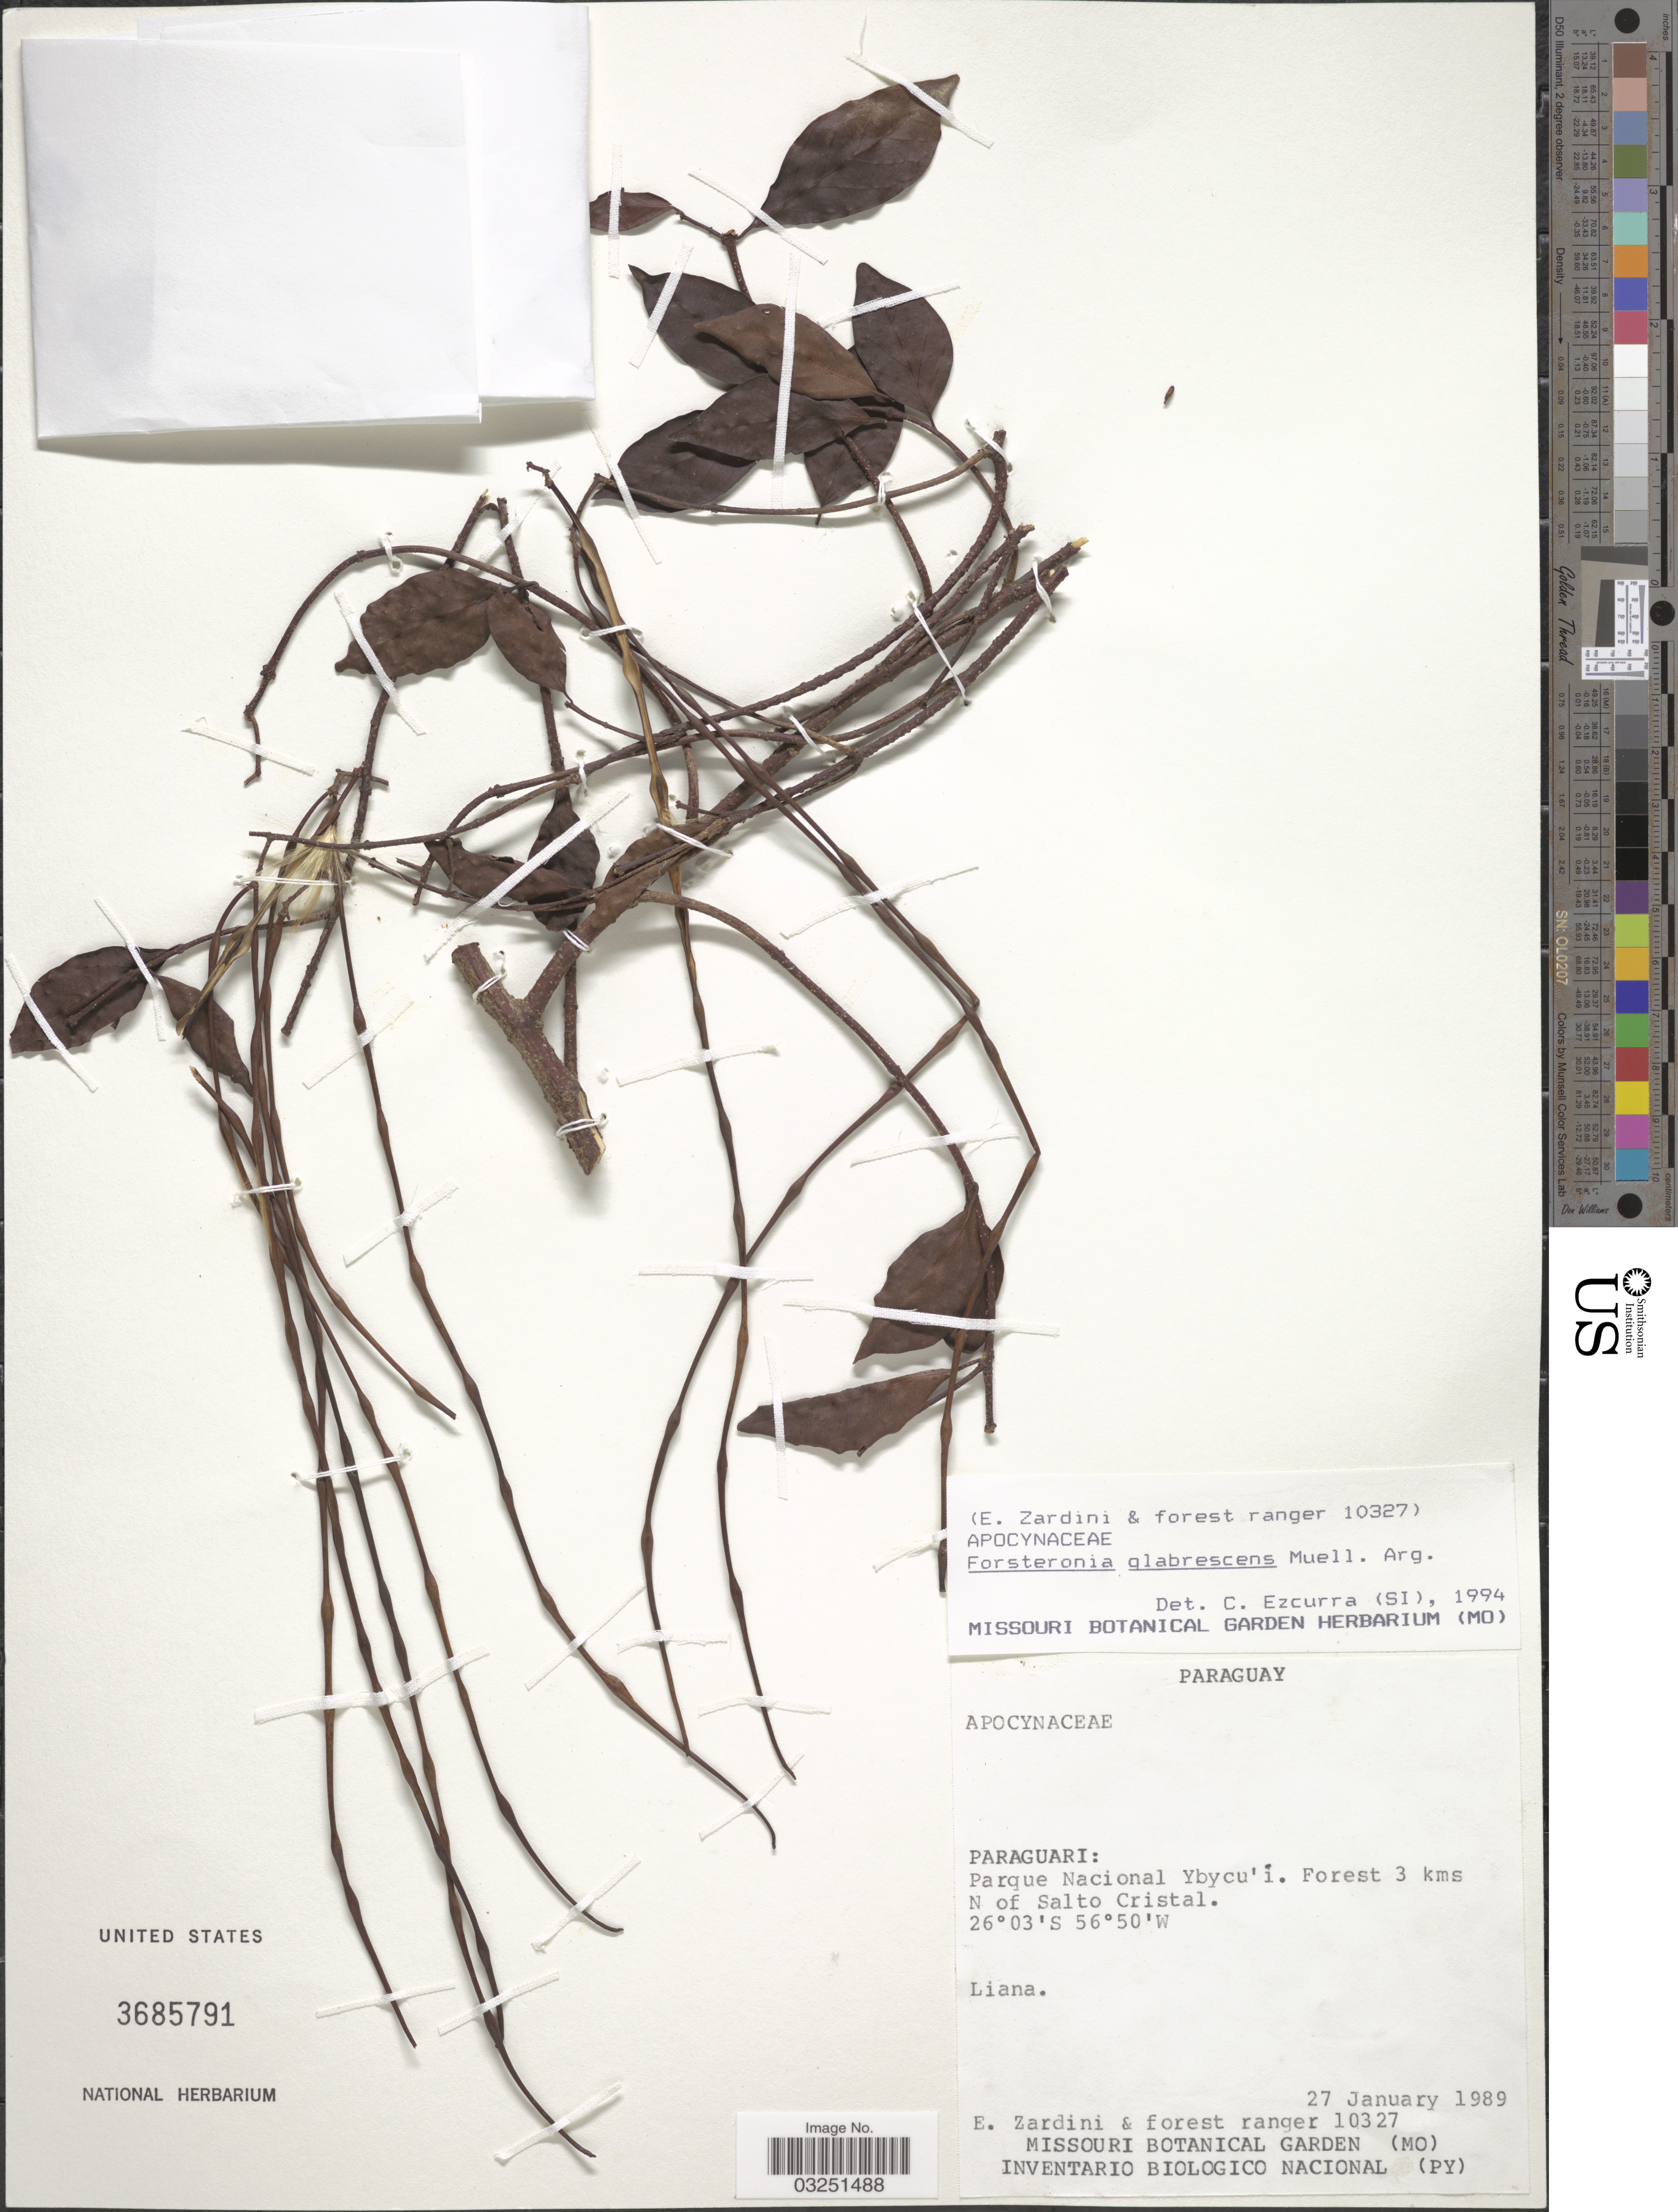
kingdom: Plantae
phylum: Tracheophyta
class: Magnoliopsida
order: Gentianales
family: Apocynaceae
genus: Forsteronia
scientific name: Forsteronia glabrescens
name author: Müll. Arg.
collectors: E. Zardini & Forest Ranger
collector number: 10327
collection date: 1989-01-27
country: Paraguay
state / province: Paraguari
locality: Parque Nacional Ybycu'i. Forest 3 kms N of Salto Cristal.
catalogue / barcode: US 3685791